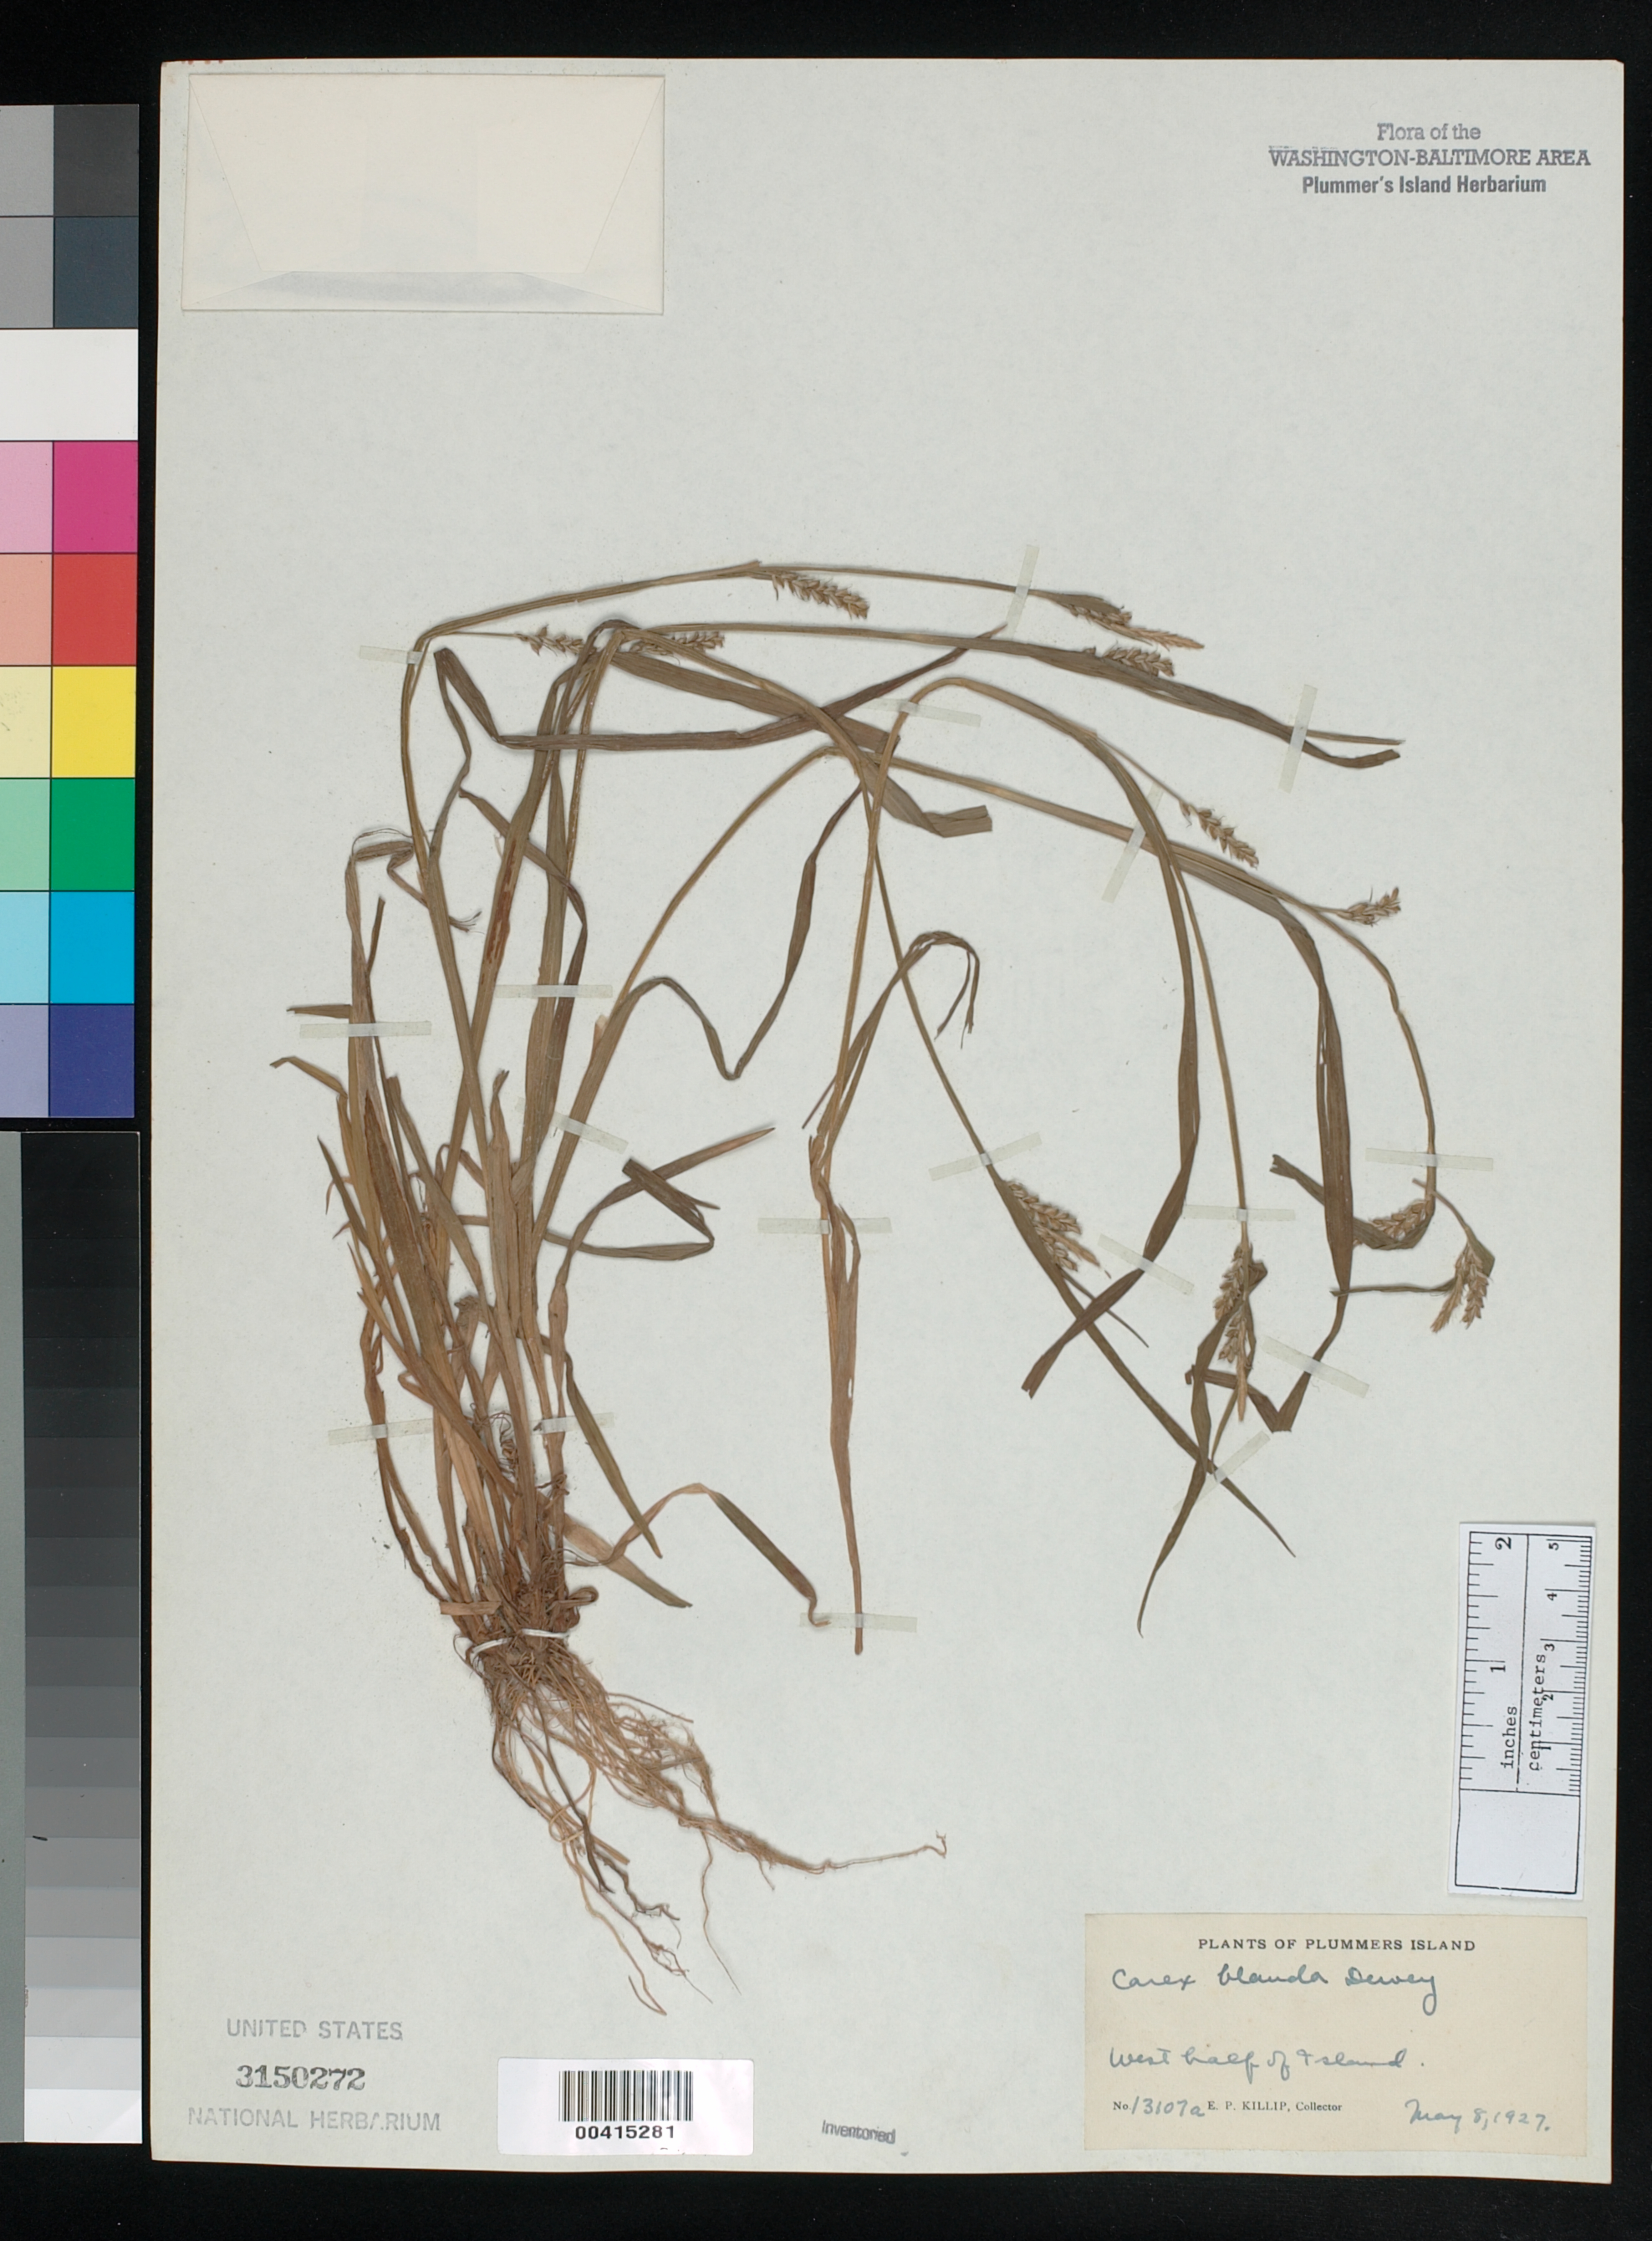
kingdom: Plantae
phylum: Tracheophyta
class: Liliopsida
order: Poales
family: Cyperaceae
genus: Carex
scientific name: Carex blanda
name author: Dewey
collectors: E. P. Killip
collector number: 13107A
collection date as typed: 08 May 1927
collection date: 1927-05-08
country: United States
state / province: Maryland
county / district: Montgomery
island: Plummers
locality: Plummer's Island; west half of Island C. & O. Canal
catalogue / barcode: US 3150272